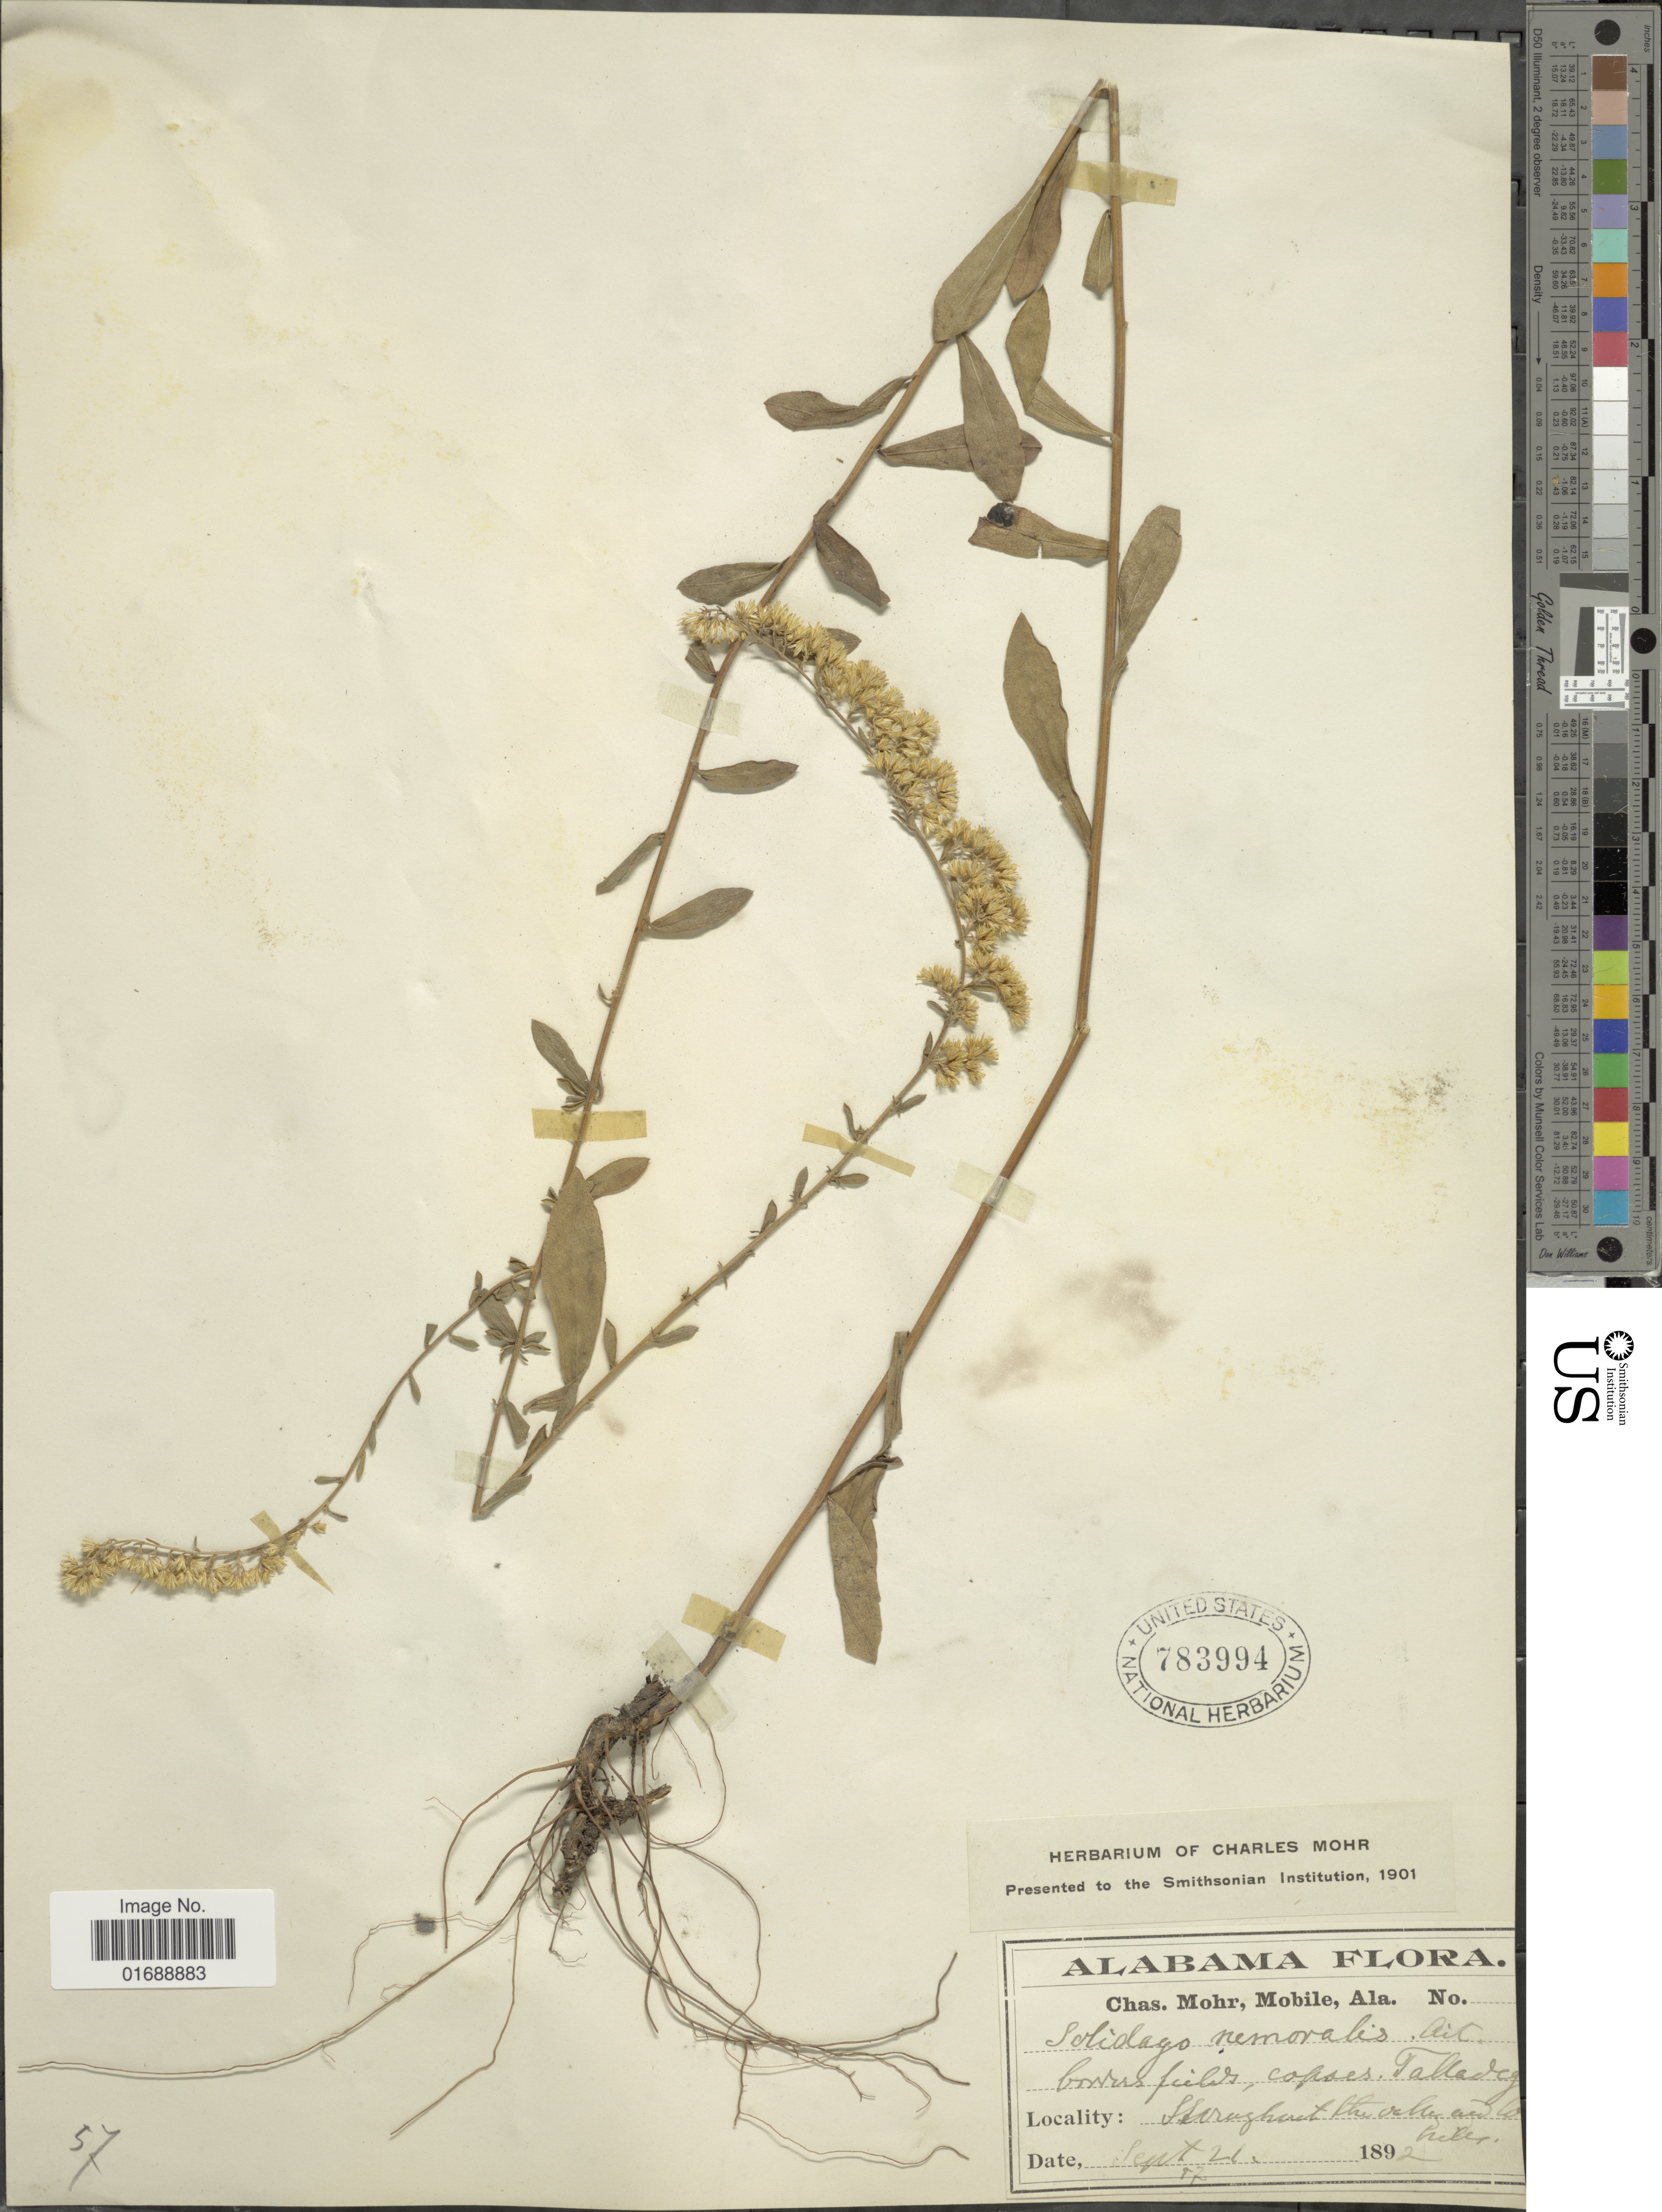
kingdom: Plantae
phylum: Tracheophyta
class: Magnoliopsida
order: Asterales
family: Asteraceae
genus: Solidago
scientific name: Solidago nemoralis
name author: Aiton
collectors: Mohr, C. T. (herbarium)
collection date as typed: Transcribed d/m/y: 21/9/97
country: United States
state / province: Alabama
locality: Talladega, throughout the valley and hills.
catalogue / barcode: US 783994